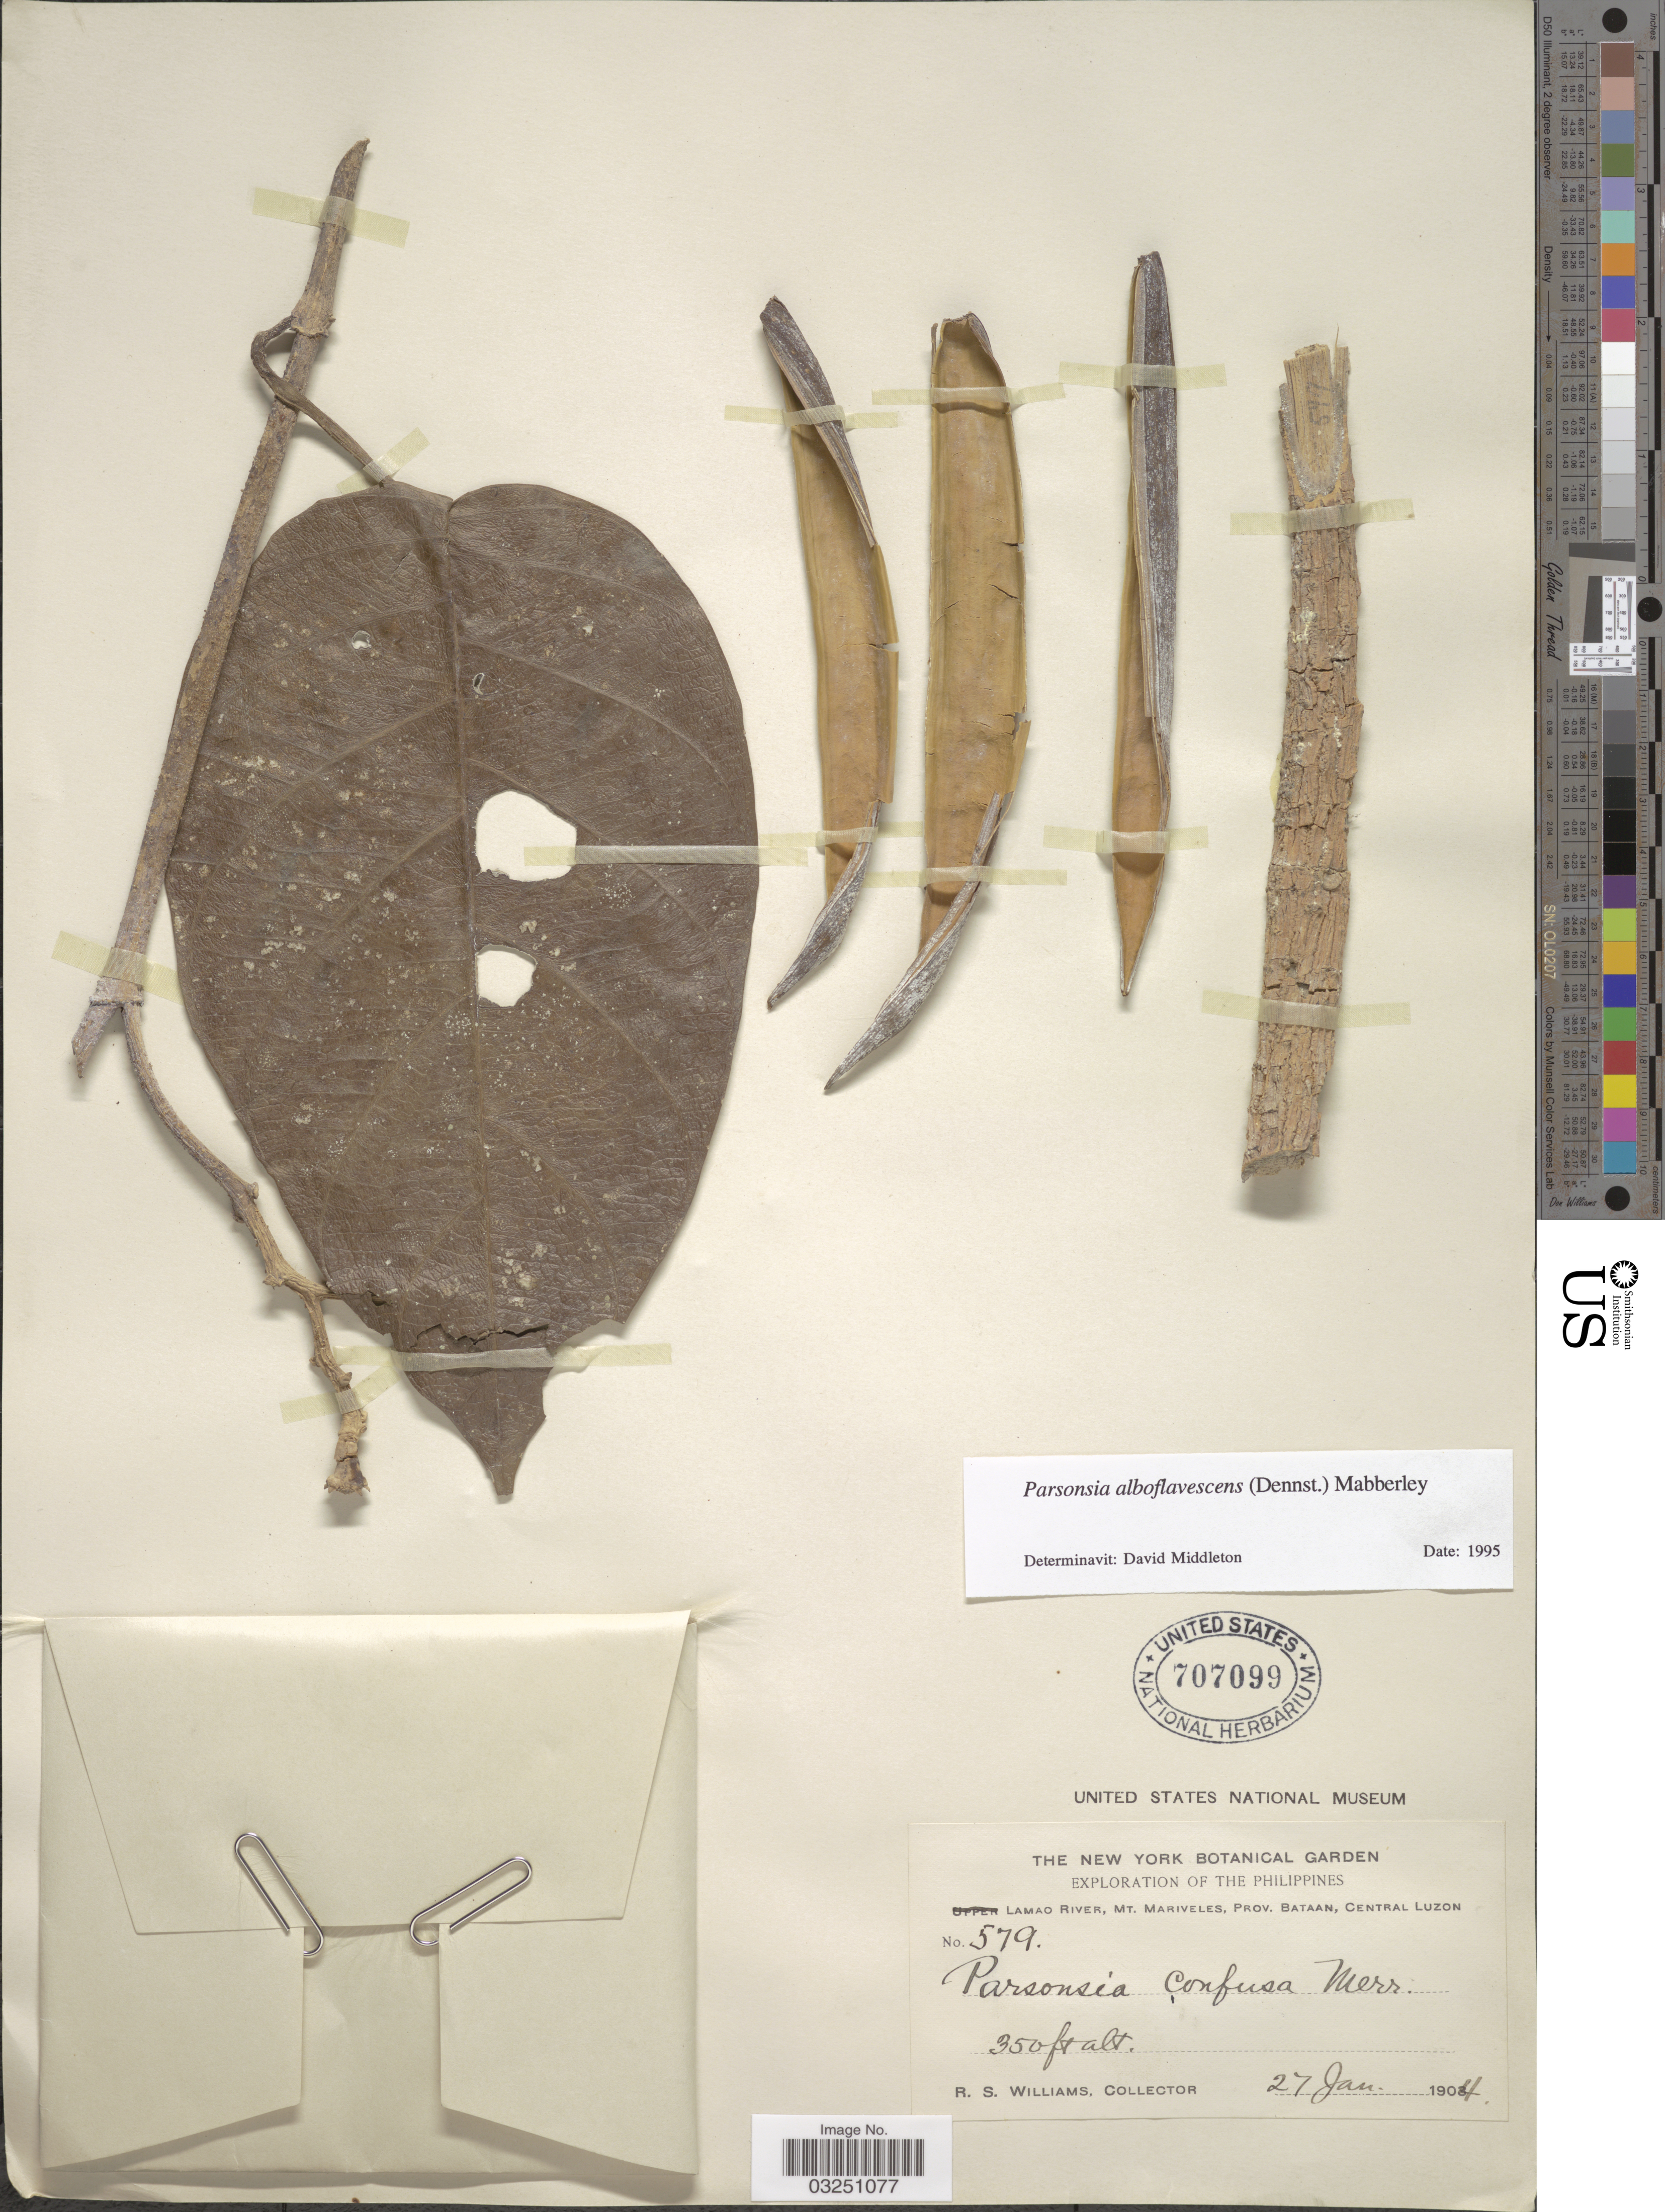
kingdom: Plantae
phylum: Tracheophyta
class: Magnoliopsida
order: Gentianales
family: Apocynaceae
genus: Parsonsia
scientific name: Parsonsia alboflavescens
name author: (Dennst.) Mabberley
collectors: R. S. Williams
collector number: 579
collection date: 1904-01-27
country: Philippines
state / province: Central Luzon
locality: Lamao River, Mt. Mariveles, Prov. Bataan, Central Luzon.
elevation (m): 107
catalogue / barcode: US 707099